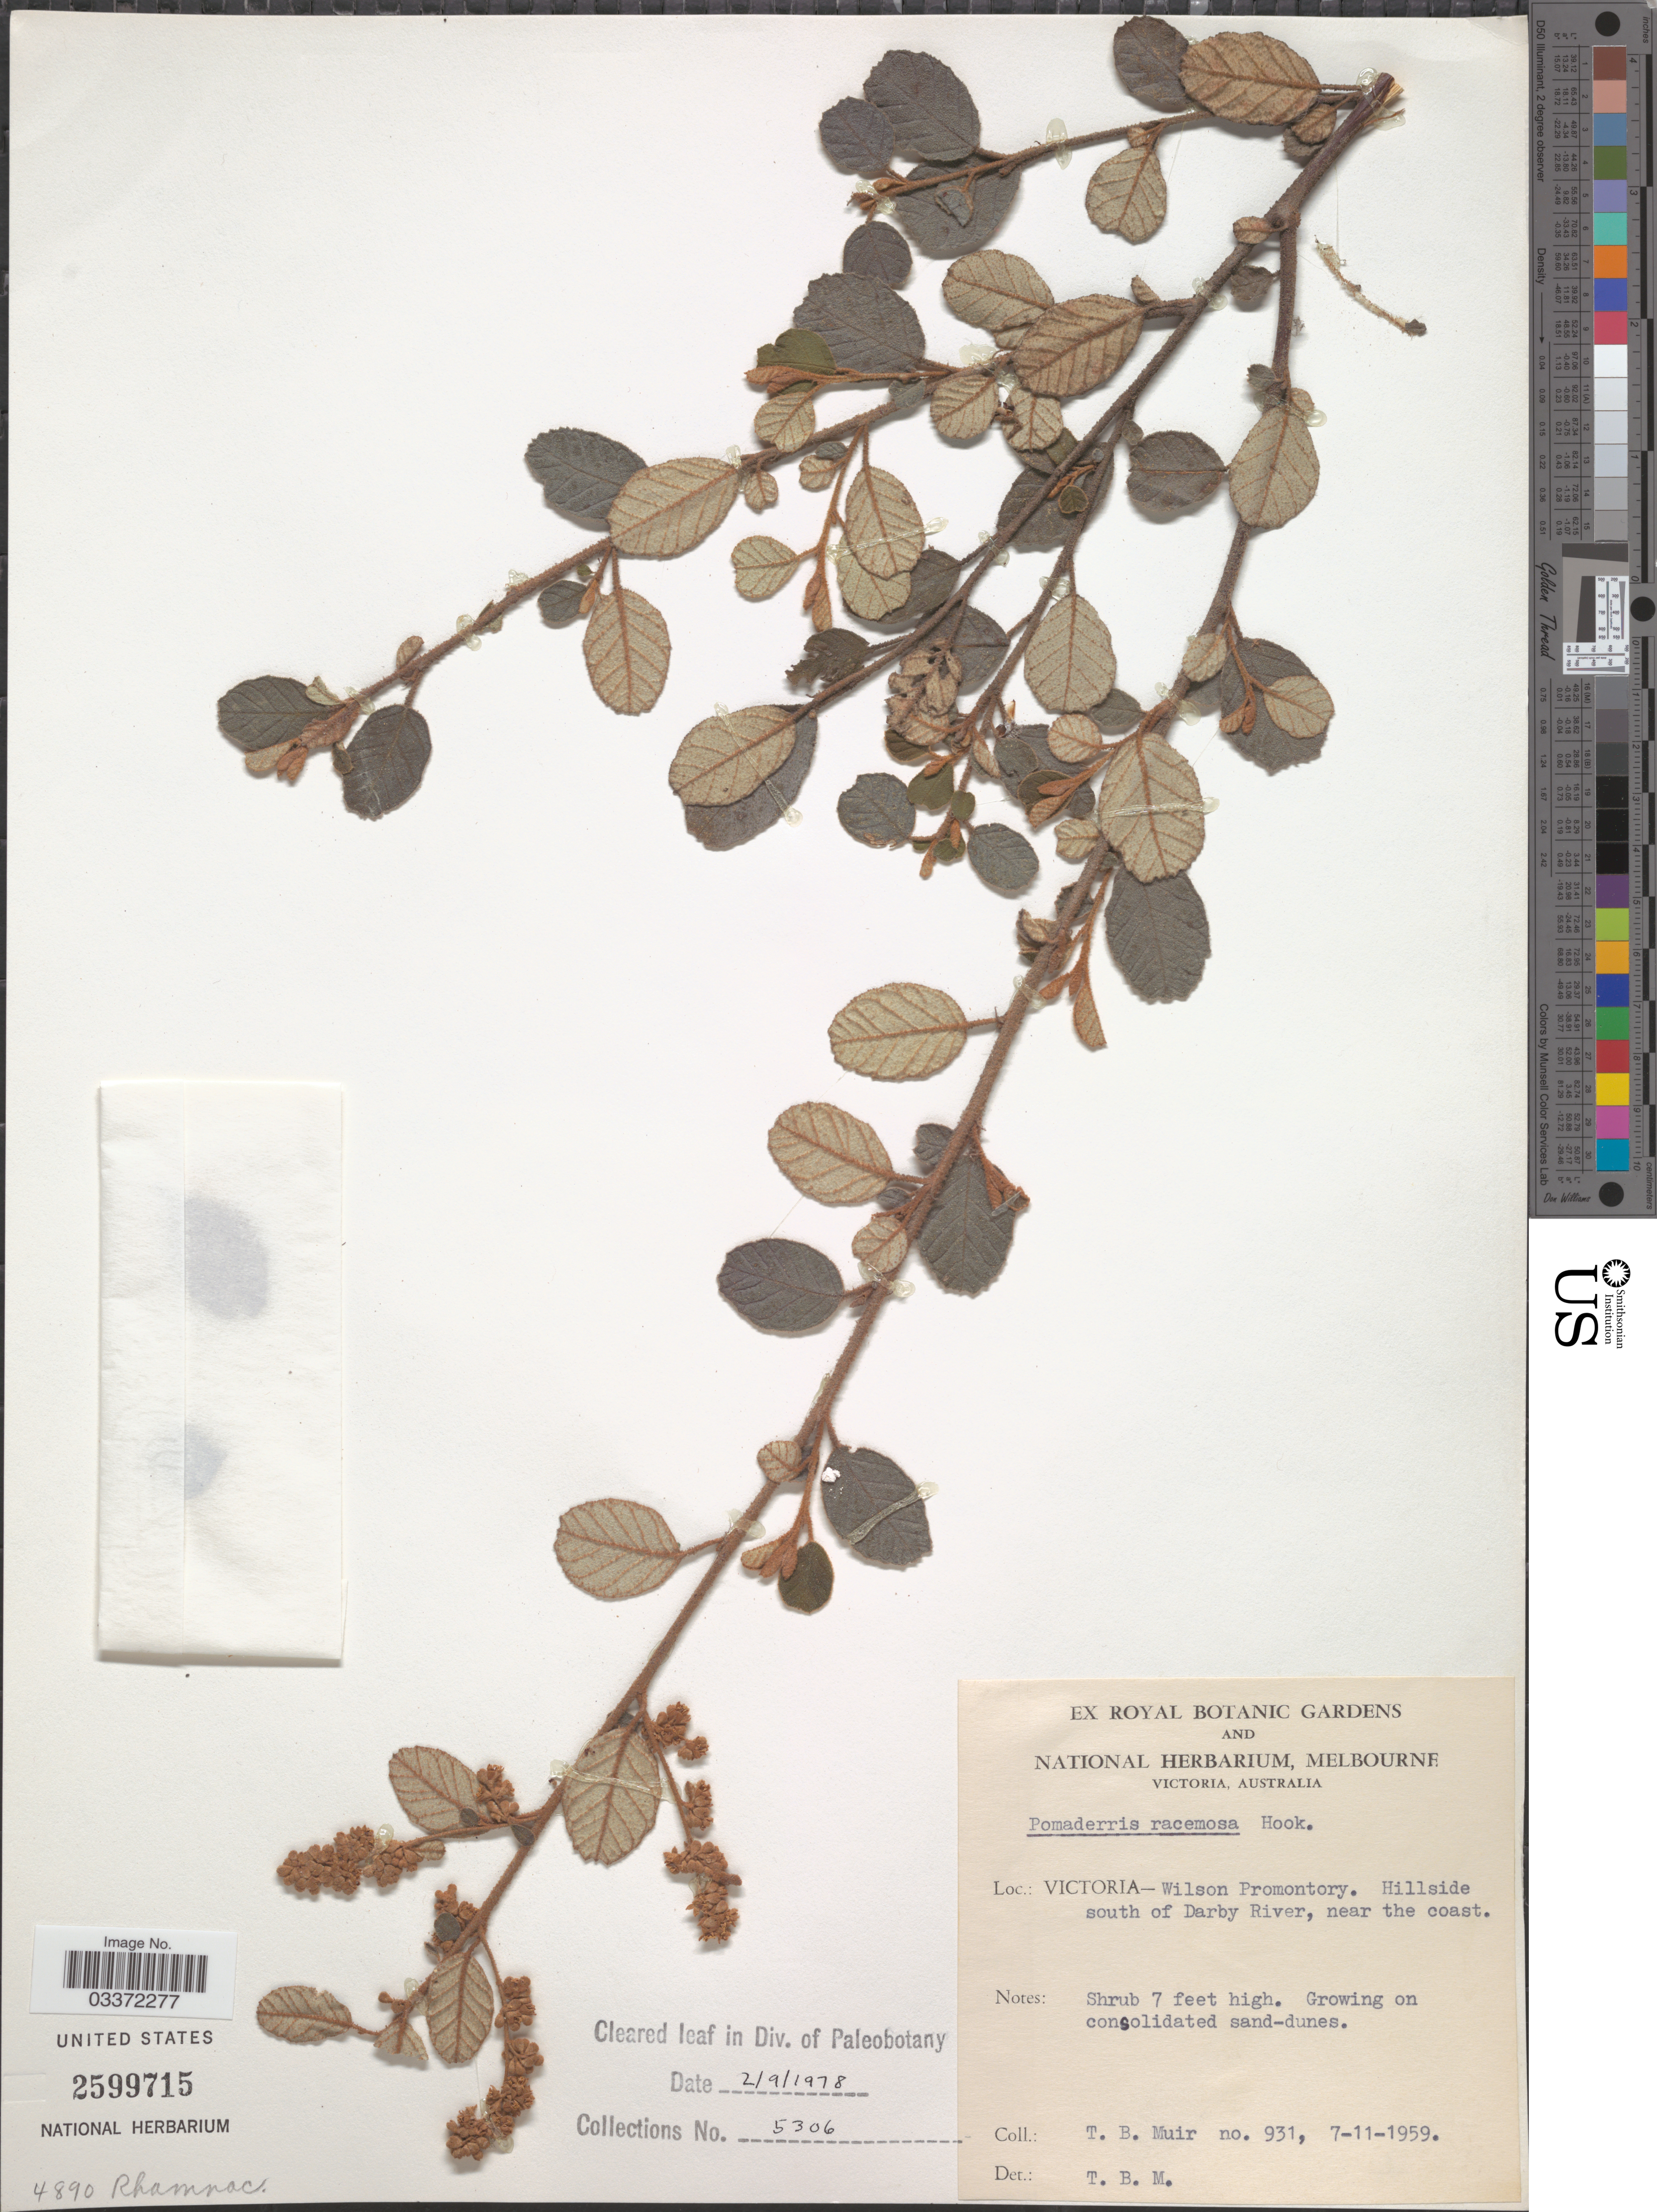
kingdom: Plantae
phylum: Tracheophyta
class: Magnoliopsida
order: Rosales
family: Rhamnaceae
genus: Pomaderris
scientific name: Pomaderris racemosa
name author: Hook.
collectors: T. Muir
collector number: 931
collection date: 1959-11-07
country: Australia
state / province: Victoria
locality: Victoria - Wilson Promontory. Hillside south of Darby River, near the coast.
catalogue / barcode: US 2599715